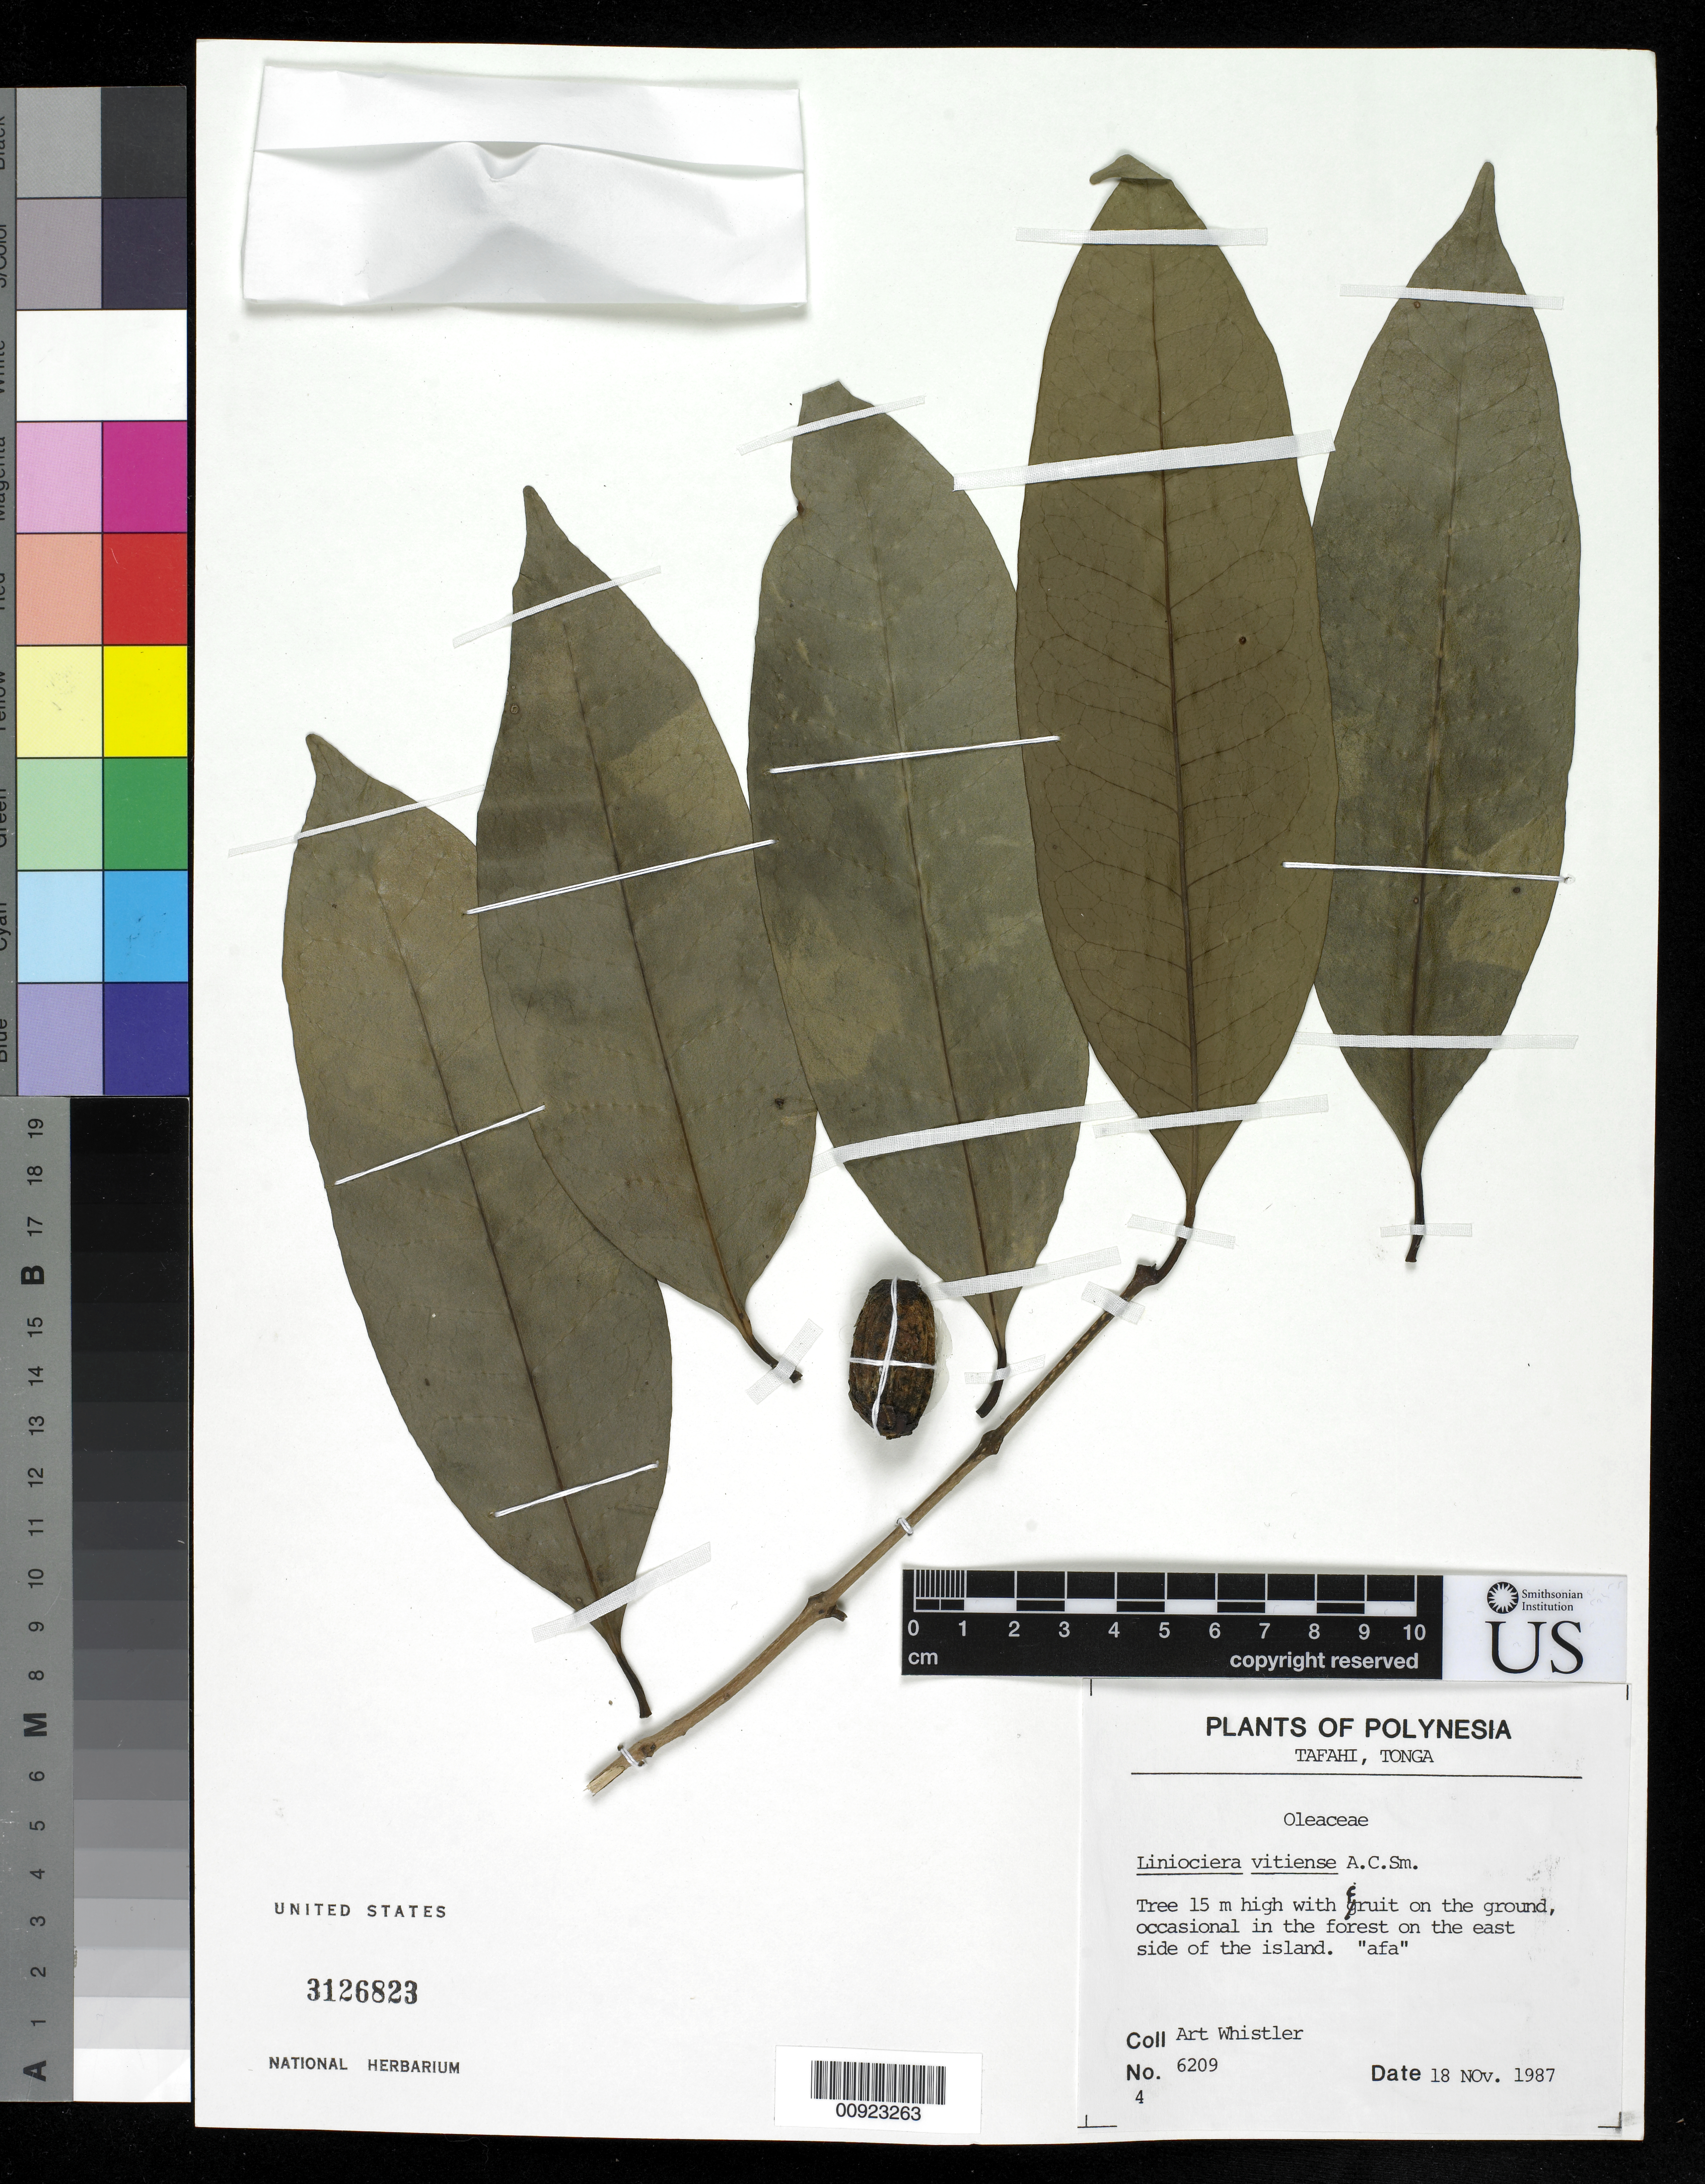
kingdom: Plantae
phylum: Tracheophyta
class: Magnoliopsida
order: Lamiales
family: Oleaceae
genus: Linociera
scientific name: Linociera vitiensis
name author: A.C. Sm.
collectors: A. Whistler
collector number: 6209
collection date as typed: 18 Nov 1987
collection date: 1987-11-18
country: Tonga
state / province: Tonga Outliers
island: Tafahi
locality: East side of the island.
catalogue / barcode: US 3126823